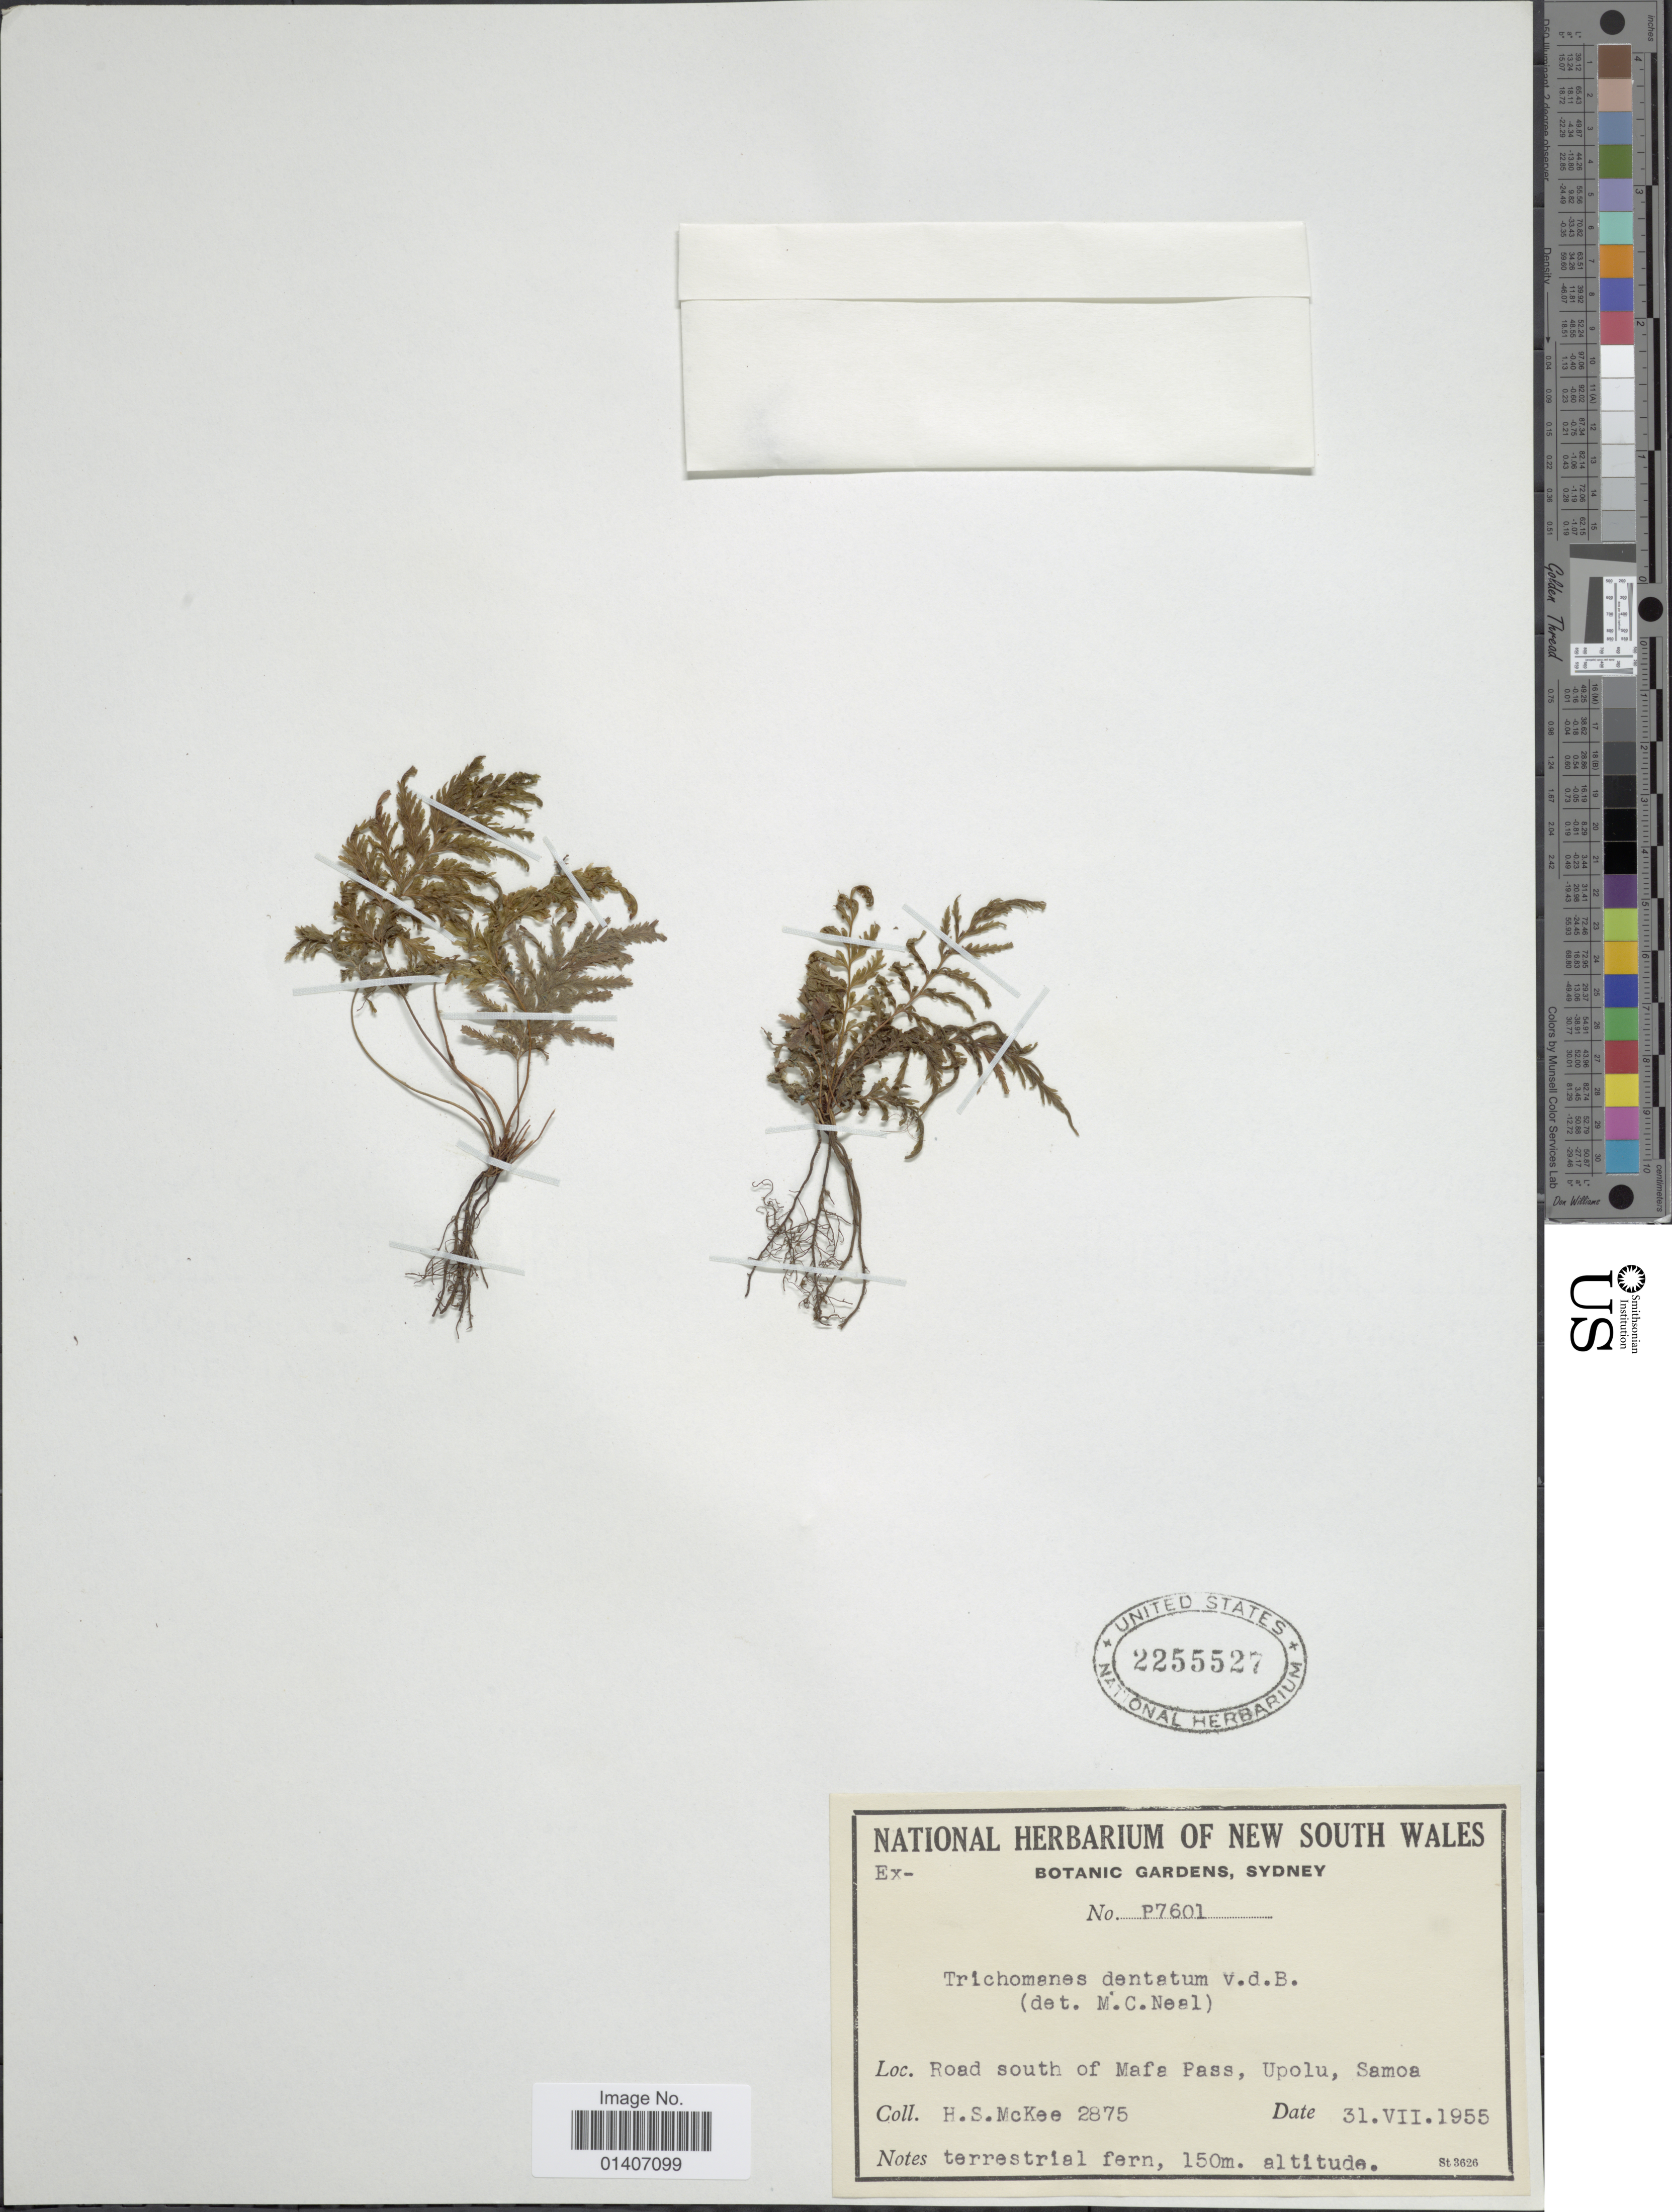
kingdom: Plantae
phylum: Tracheophyta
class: Polypodiopsida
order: Hymenophyllales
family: Hymenophyllaceae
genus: Abrodictyum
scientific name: Abrodictyum dentatum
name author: (Bosch) Ebihara & K. Iwats.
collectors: H. S. McKee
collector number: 2875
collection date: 1955-07-31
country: Samoa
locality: Road south of Mafa pass, Upolu, Samoa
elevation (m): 150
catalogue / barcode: US 2255527